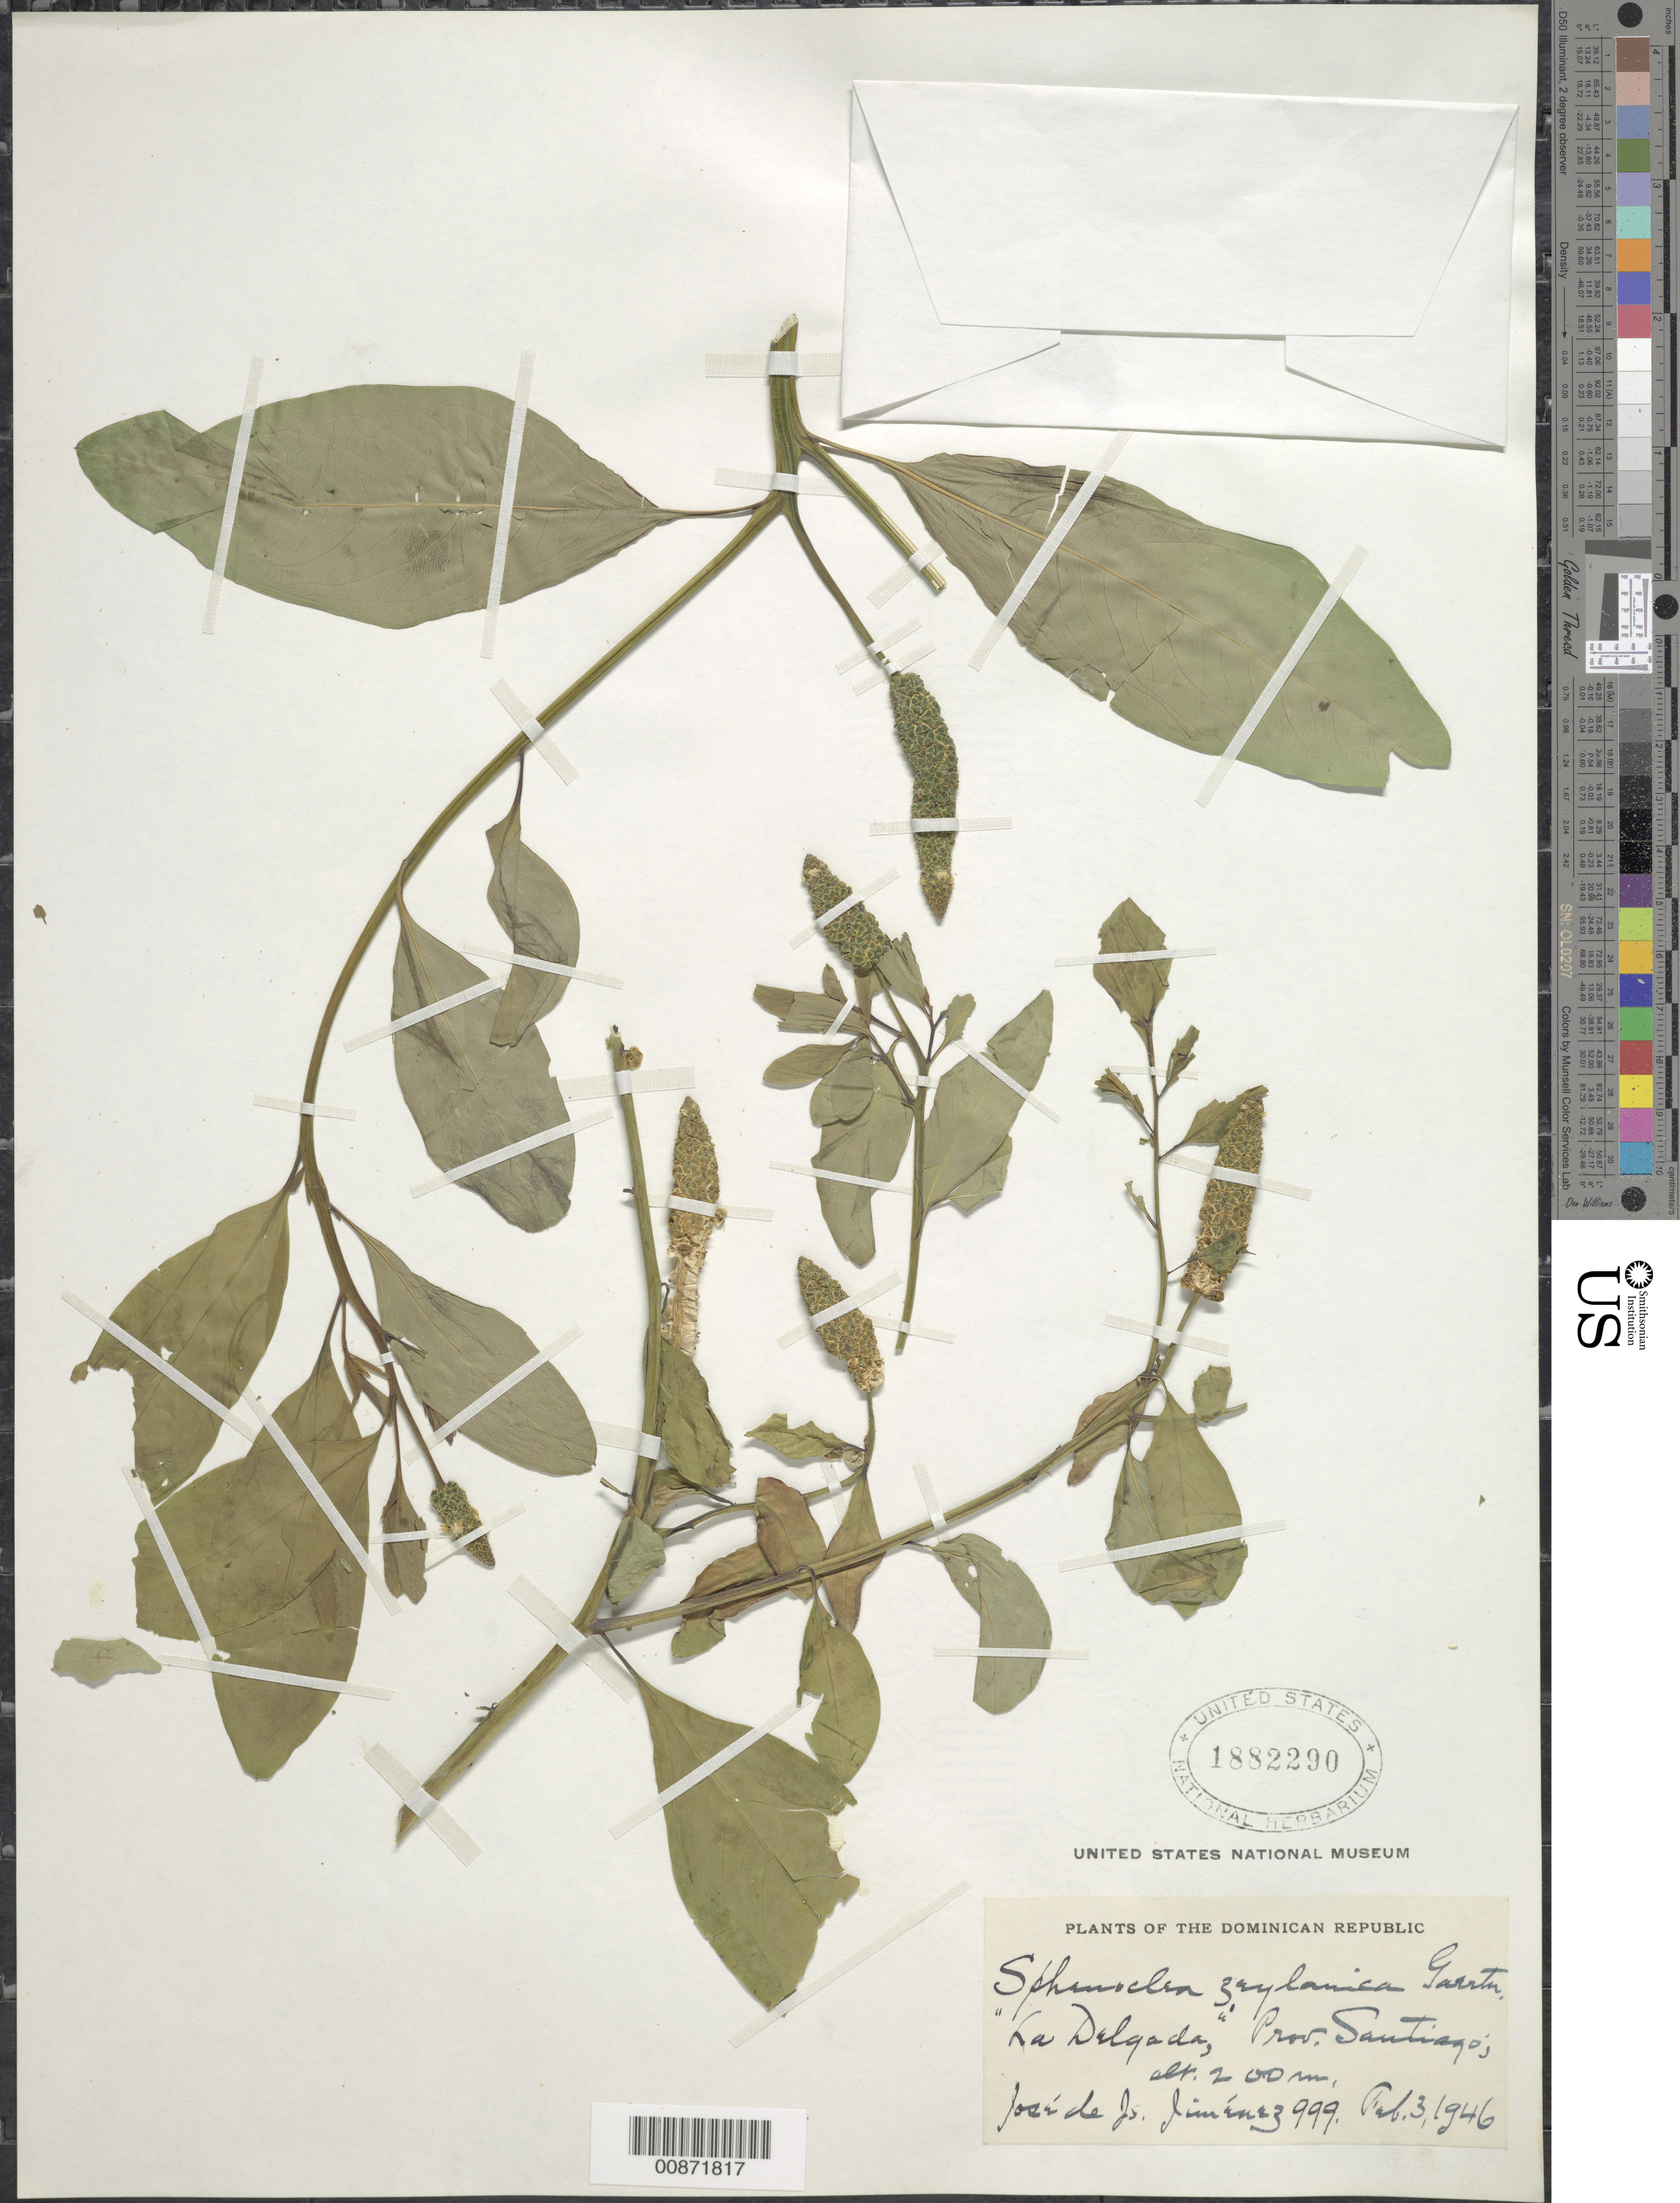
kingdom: Plantae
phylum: Tracheophyta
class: Magnoliopsida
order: Solanales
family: Sphenocleaceae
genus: Sphenoclea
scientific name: Sphenoclea zeylanica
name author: Gaertn.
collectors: J. J. Jiménez Almonte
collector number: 3999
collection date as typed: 03 Feb 1946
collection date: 1946-02-03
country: Dominican Republic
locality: Prov. Santiago. La Delgada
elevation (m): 200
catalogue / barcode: US 1882290